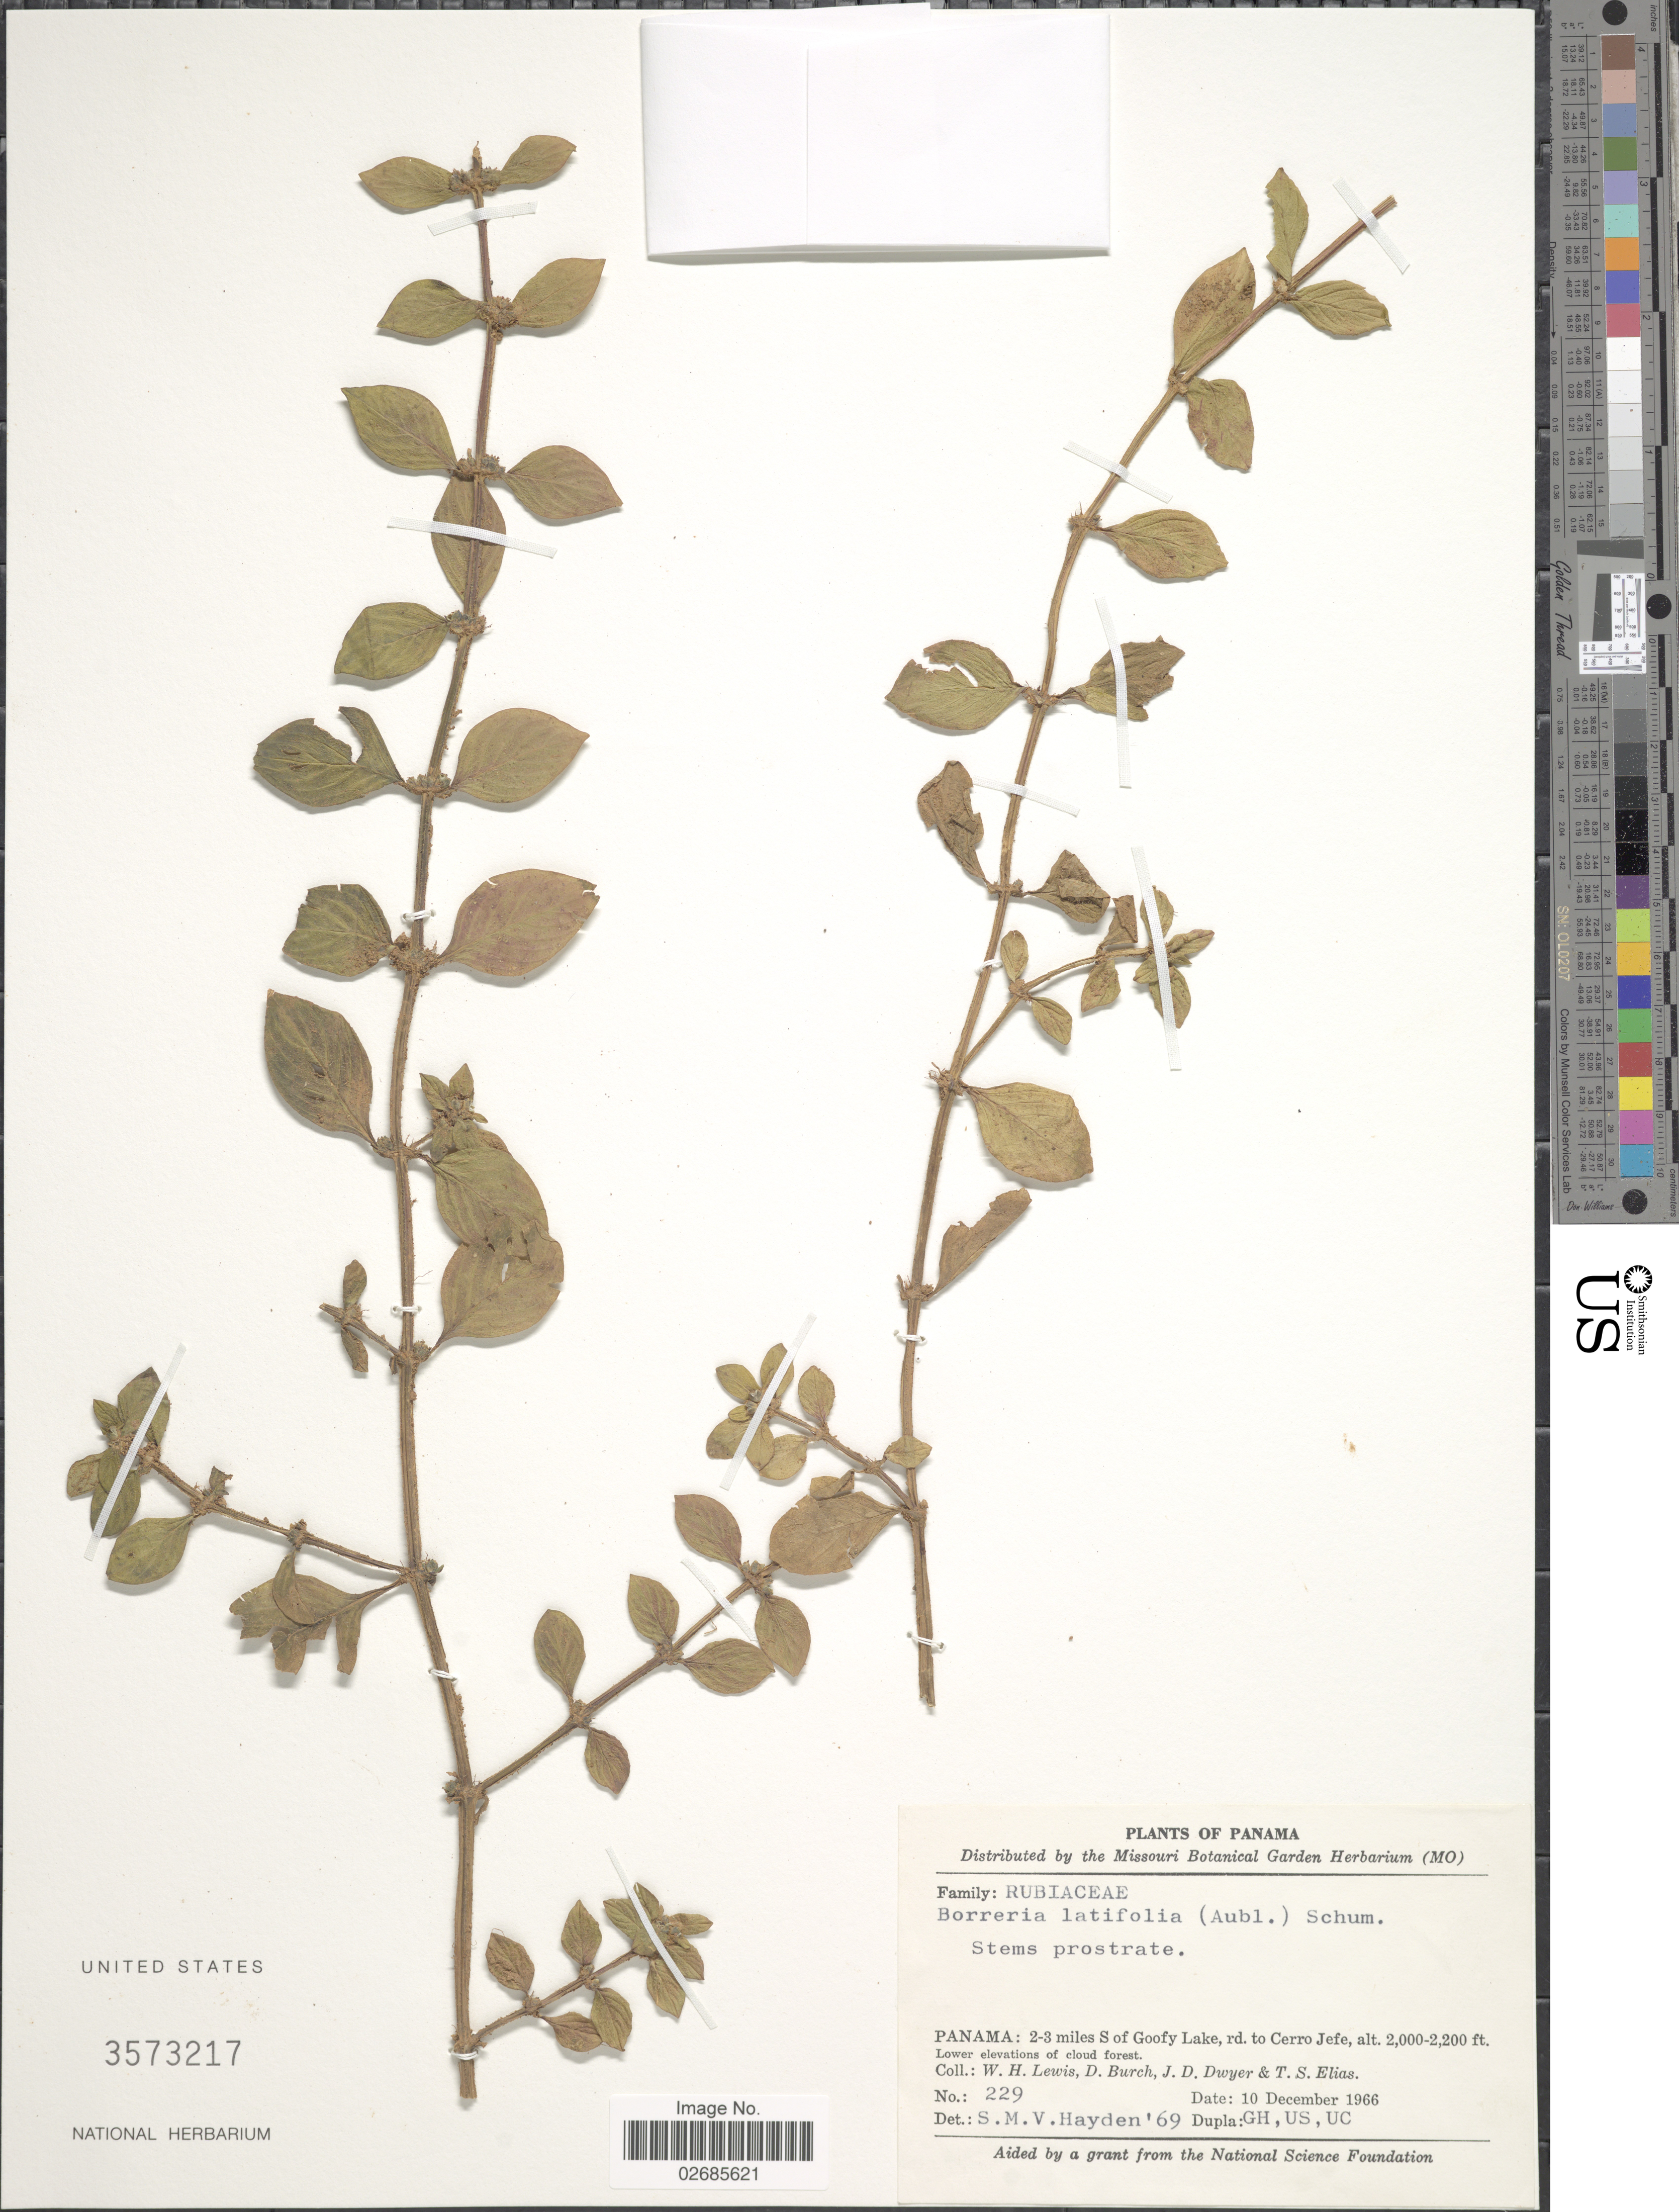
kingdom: Plantae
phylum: Tracheophyta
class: Magnoliopsida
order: Gentianales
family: Rubiaceae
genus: Borreria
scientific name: Borreria latifolia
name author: (Aubl.) K. Schum.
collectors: W. H. Lewis, D. Burch, J. D. Dwyer & T. S. Elias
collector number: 229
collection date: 1966-12-10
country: Panama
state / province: Panamá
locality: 2-3 miles S of Goofy Lake, rd to Cerro Jefe. Lower elevations of cloud forest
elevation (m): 610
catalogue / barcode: US 3573217